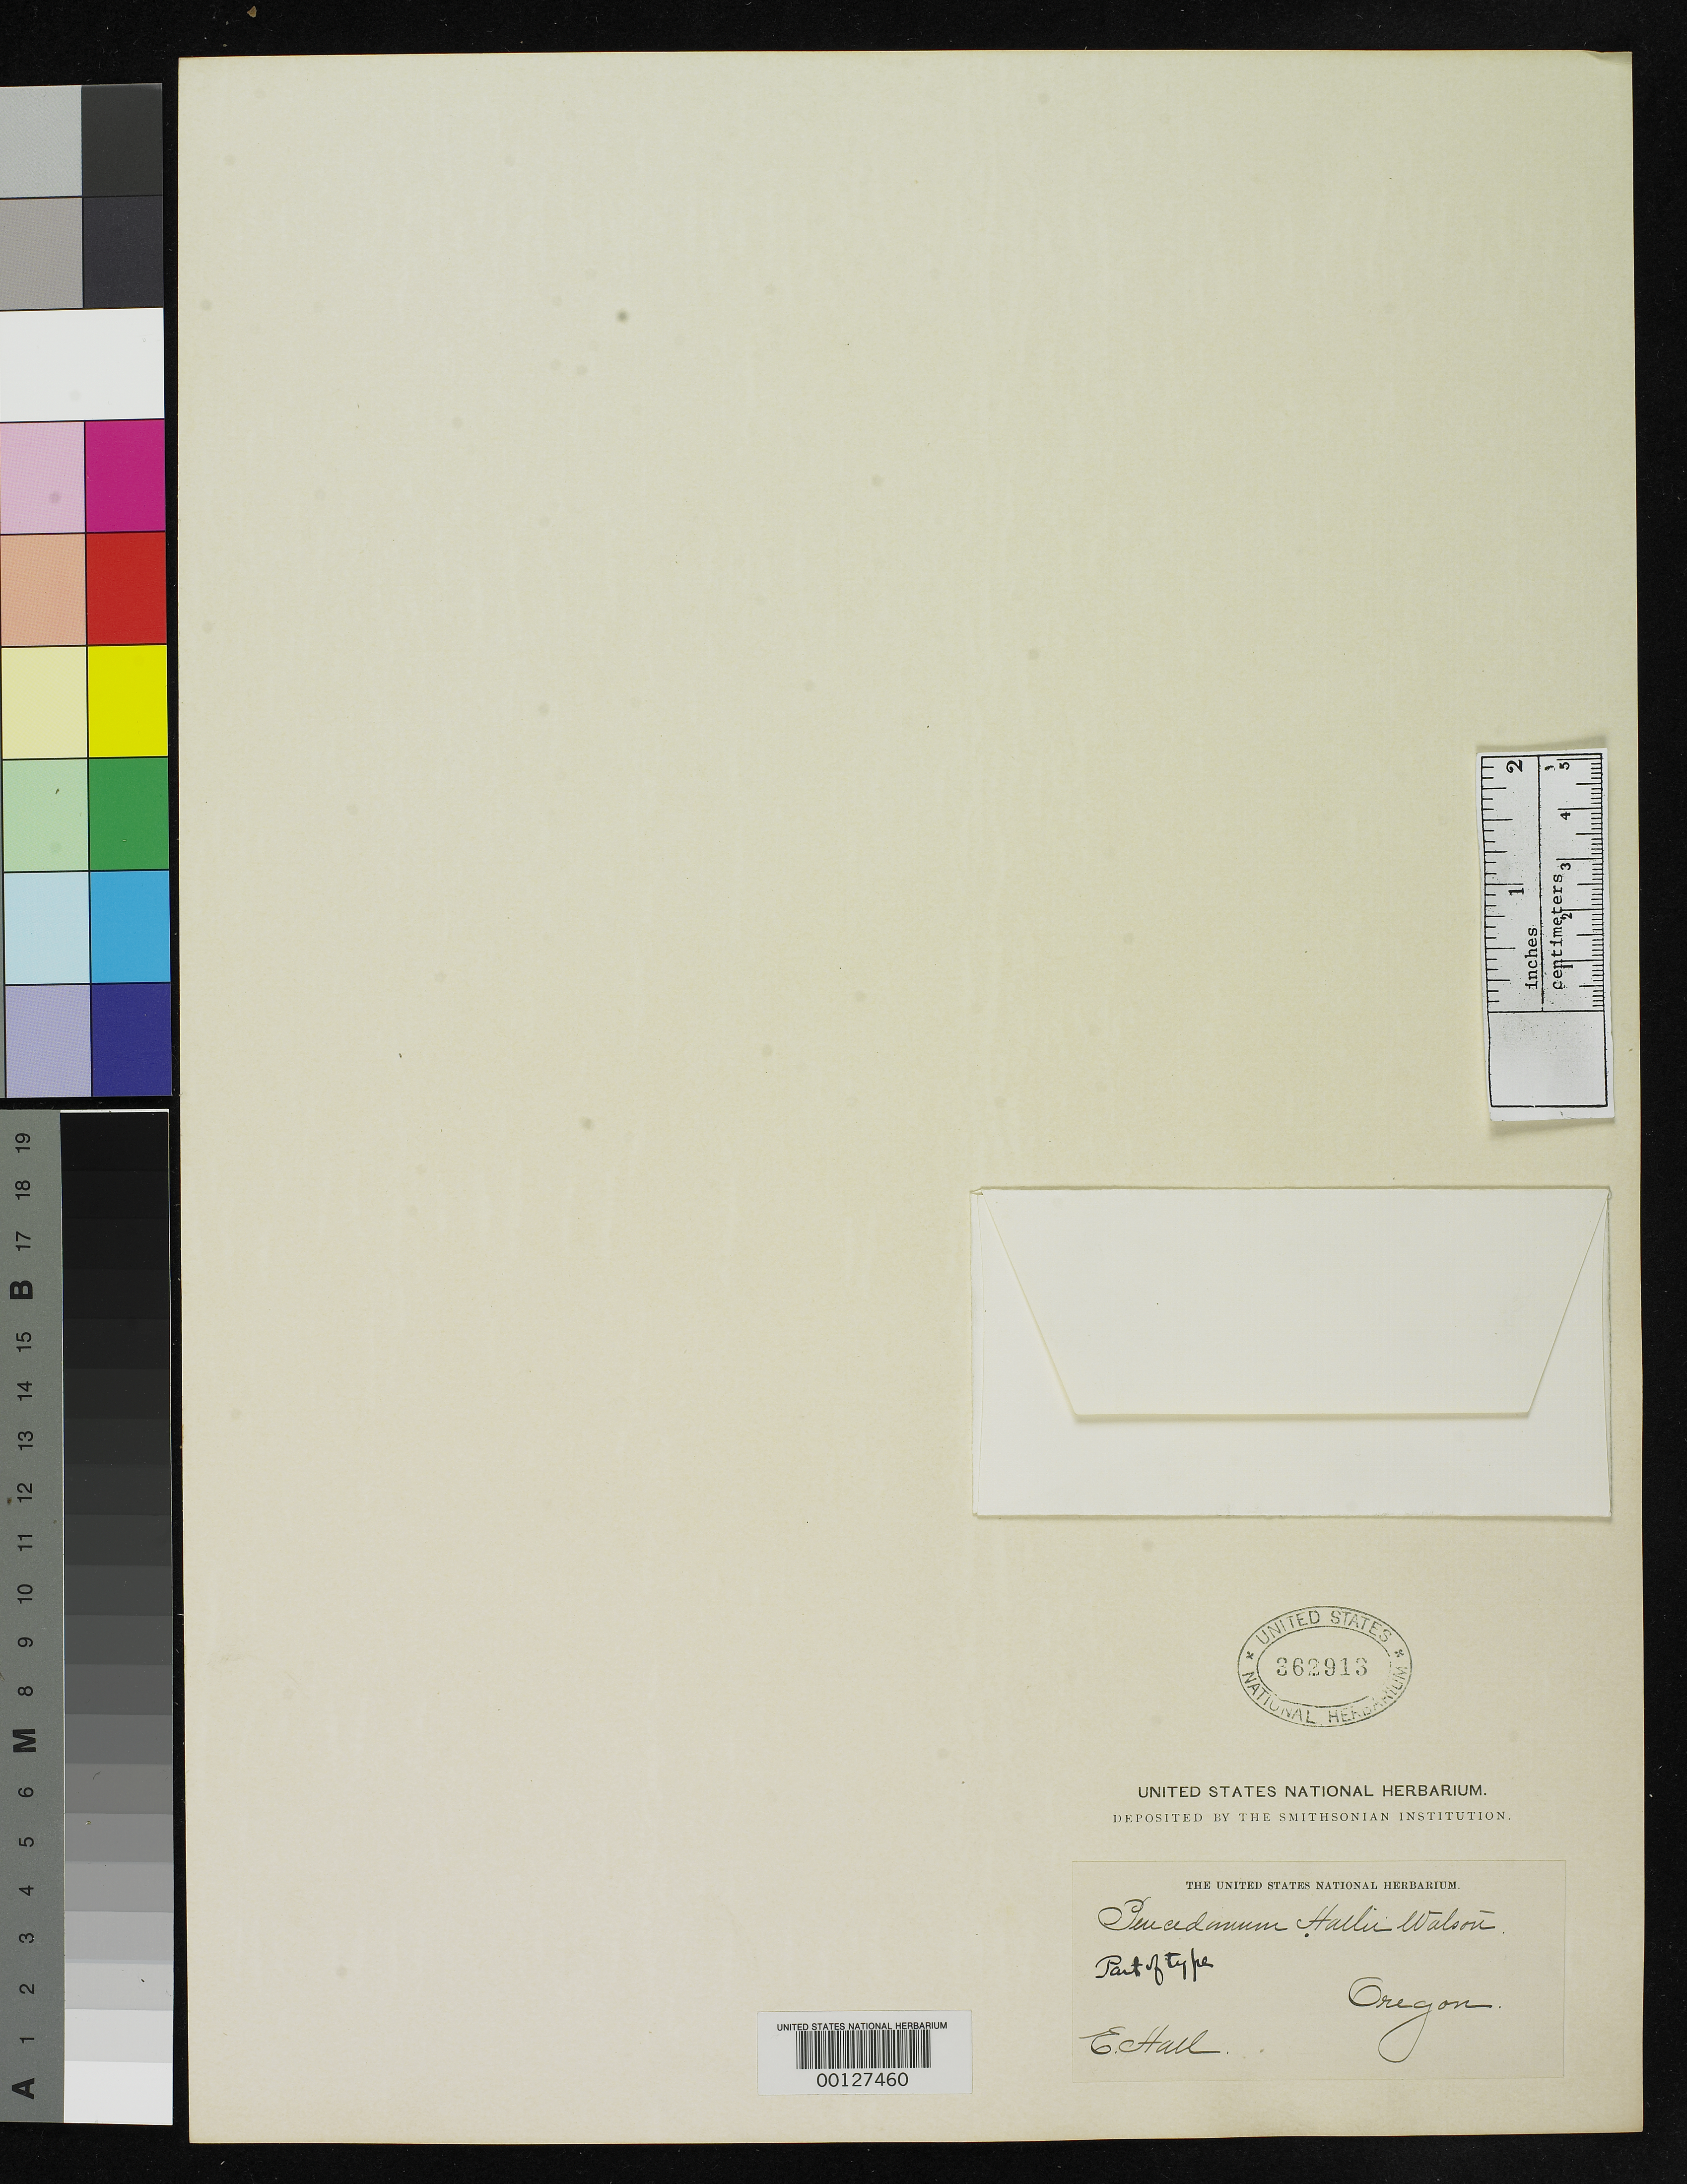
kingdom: Plantae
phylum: Tracheophyta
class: Magnoliopsida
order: Apiales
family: Apiaceae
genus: Peucedanum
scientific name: Peucedanum hallii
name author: S. Watson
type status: Type Collection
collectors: E. Hall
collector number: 211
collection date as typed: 1871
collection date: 1871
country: United States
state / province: Oregon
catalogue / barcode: US 362913